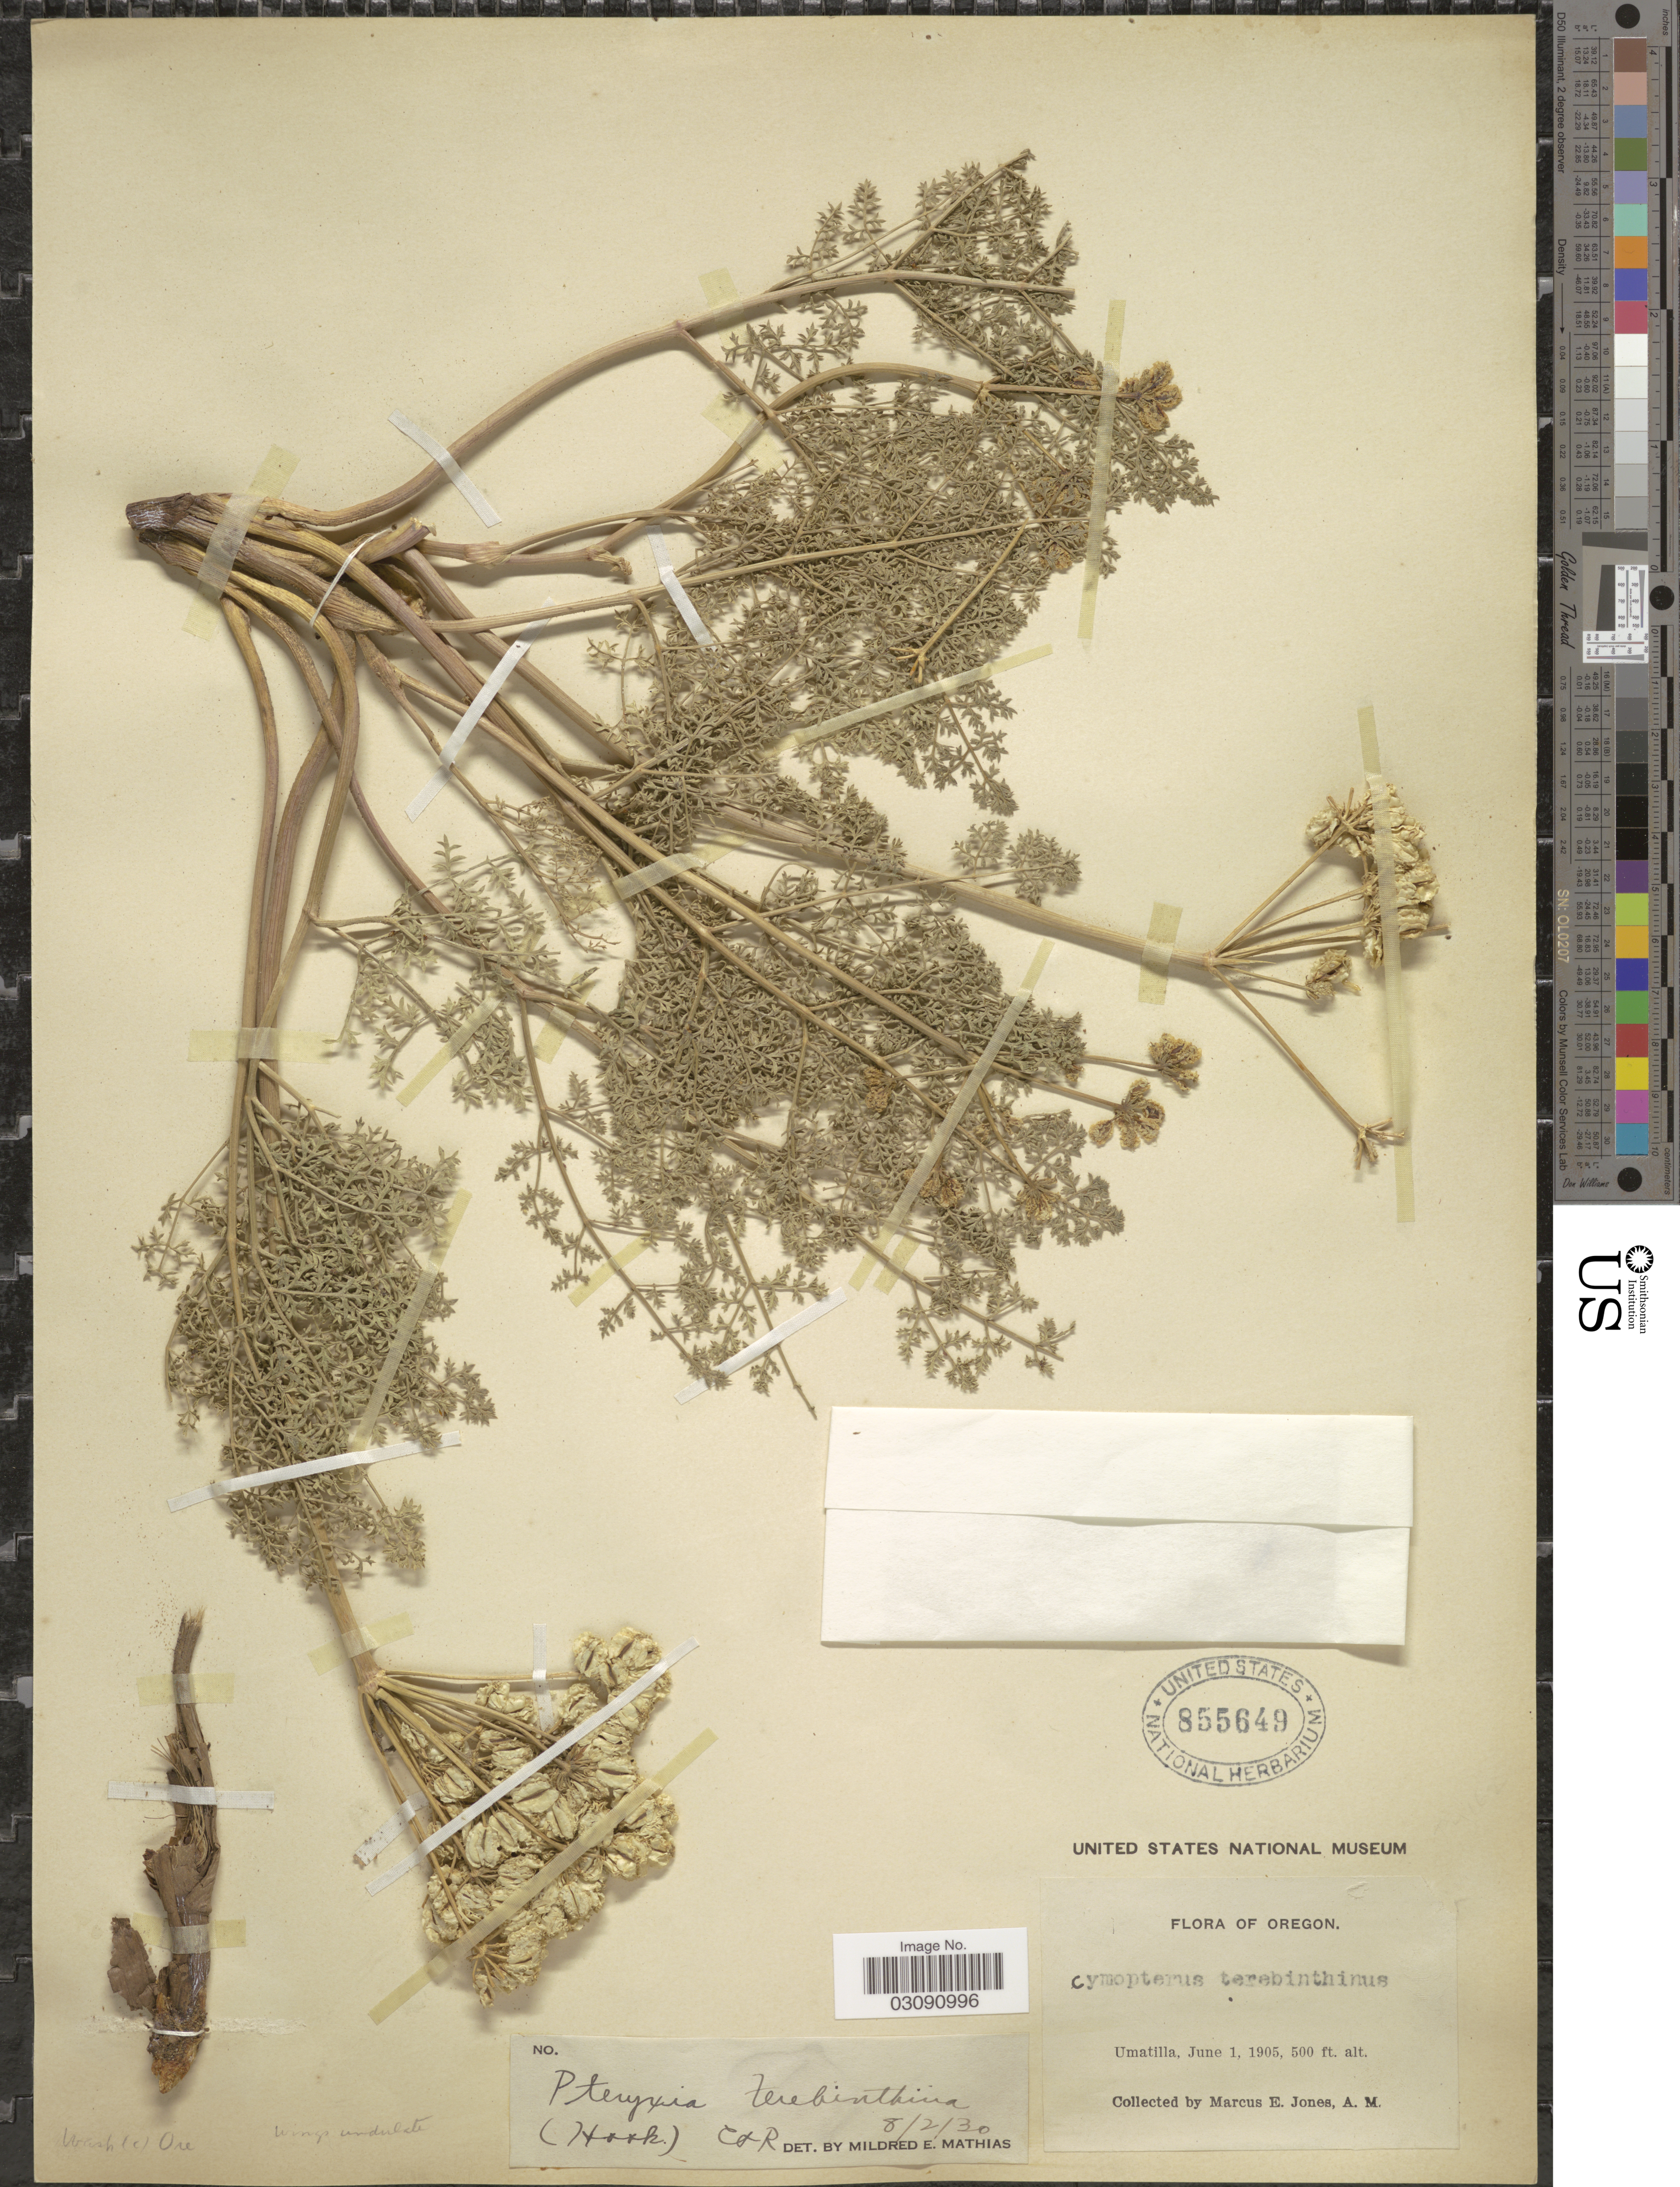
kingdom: Plantae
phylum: Tracheophyta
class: Magnoliopsida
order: Apiales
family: Apiaceae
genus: Pteryxia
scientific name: Pteryxia terebinthina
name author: (Hook.) J.M. Coult. & Rose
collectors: M. E. Jones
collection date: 1905-06-01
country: United States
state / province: Oregon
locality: Umatilla.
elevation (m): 152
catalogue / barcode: US 855649